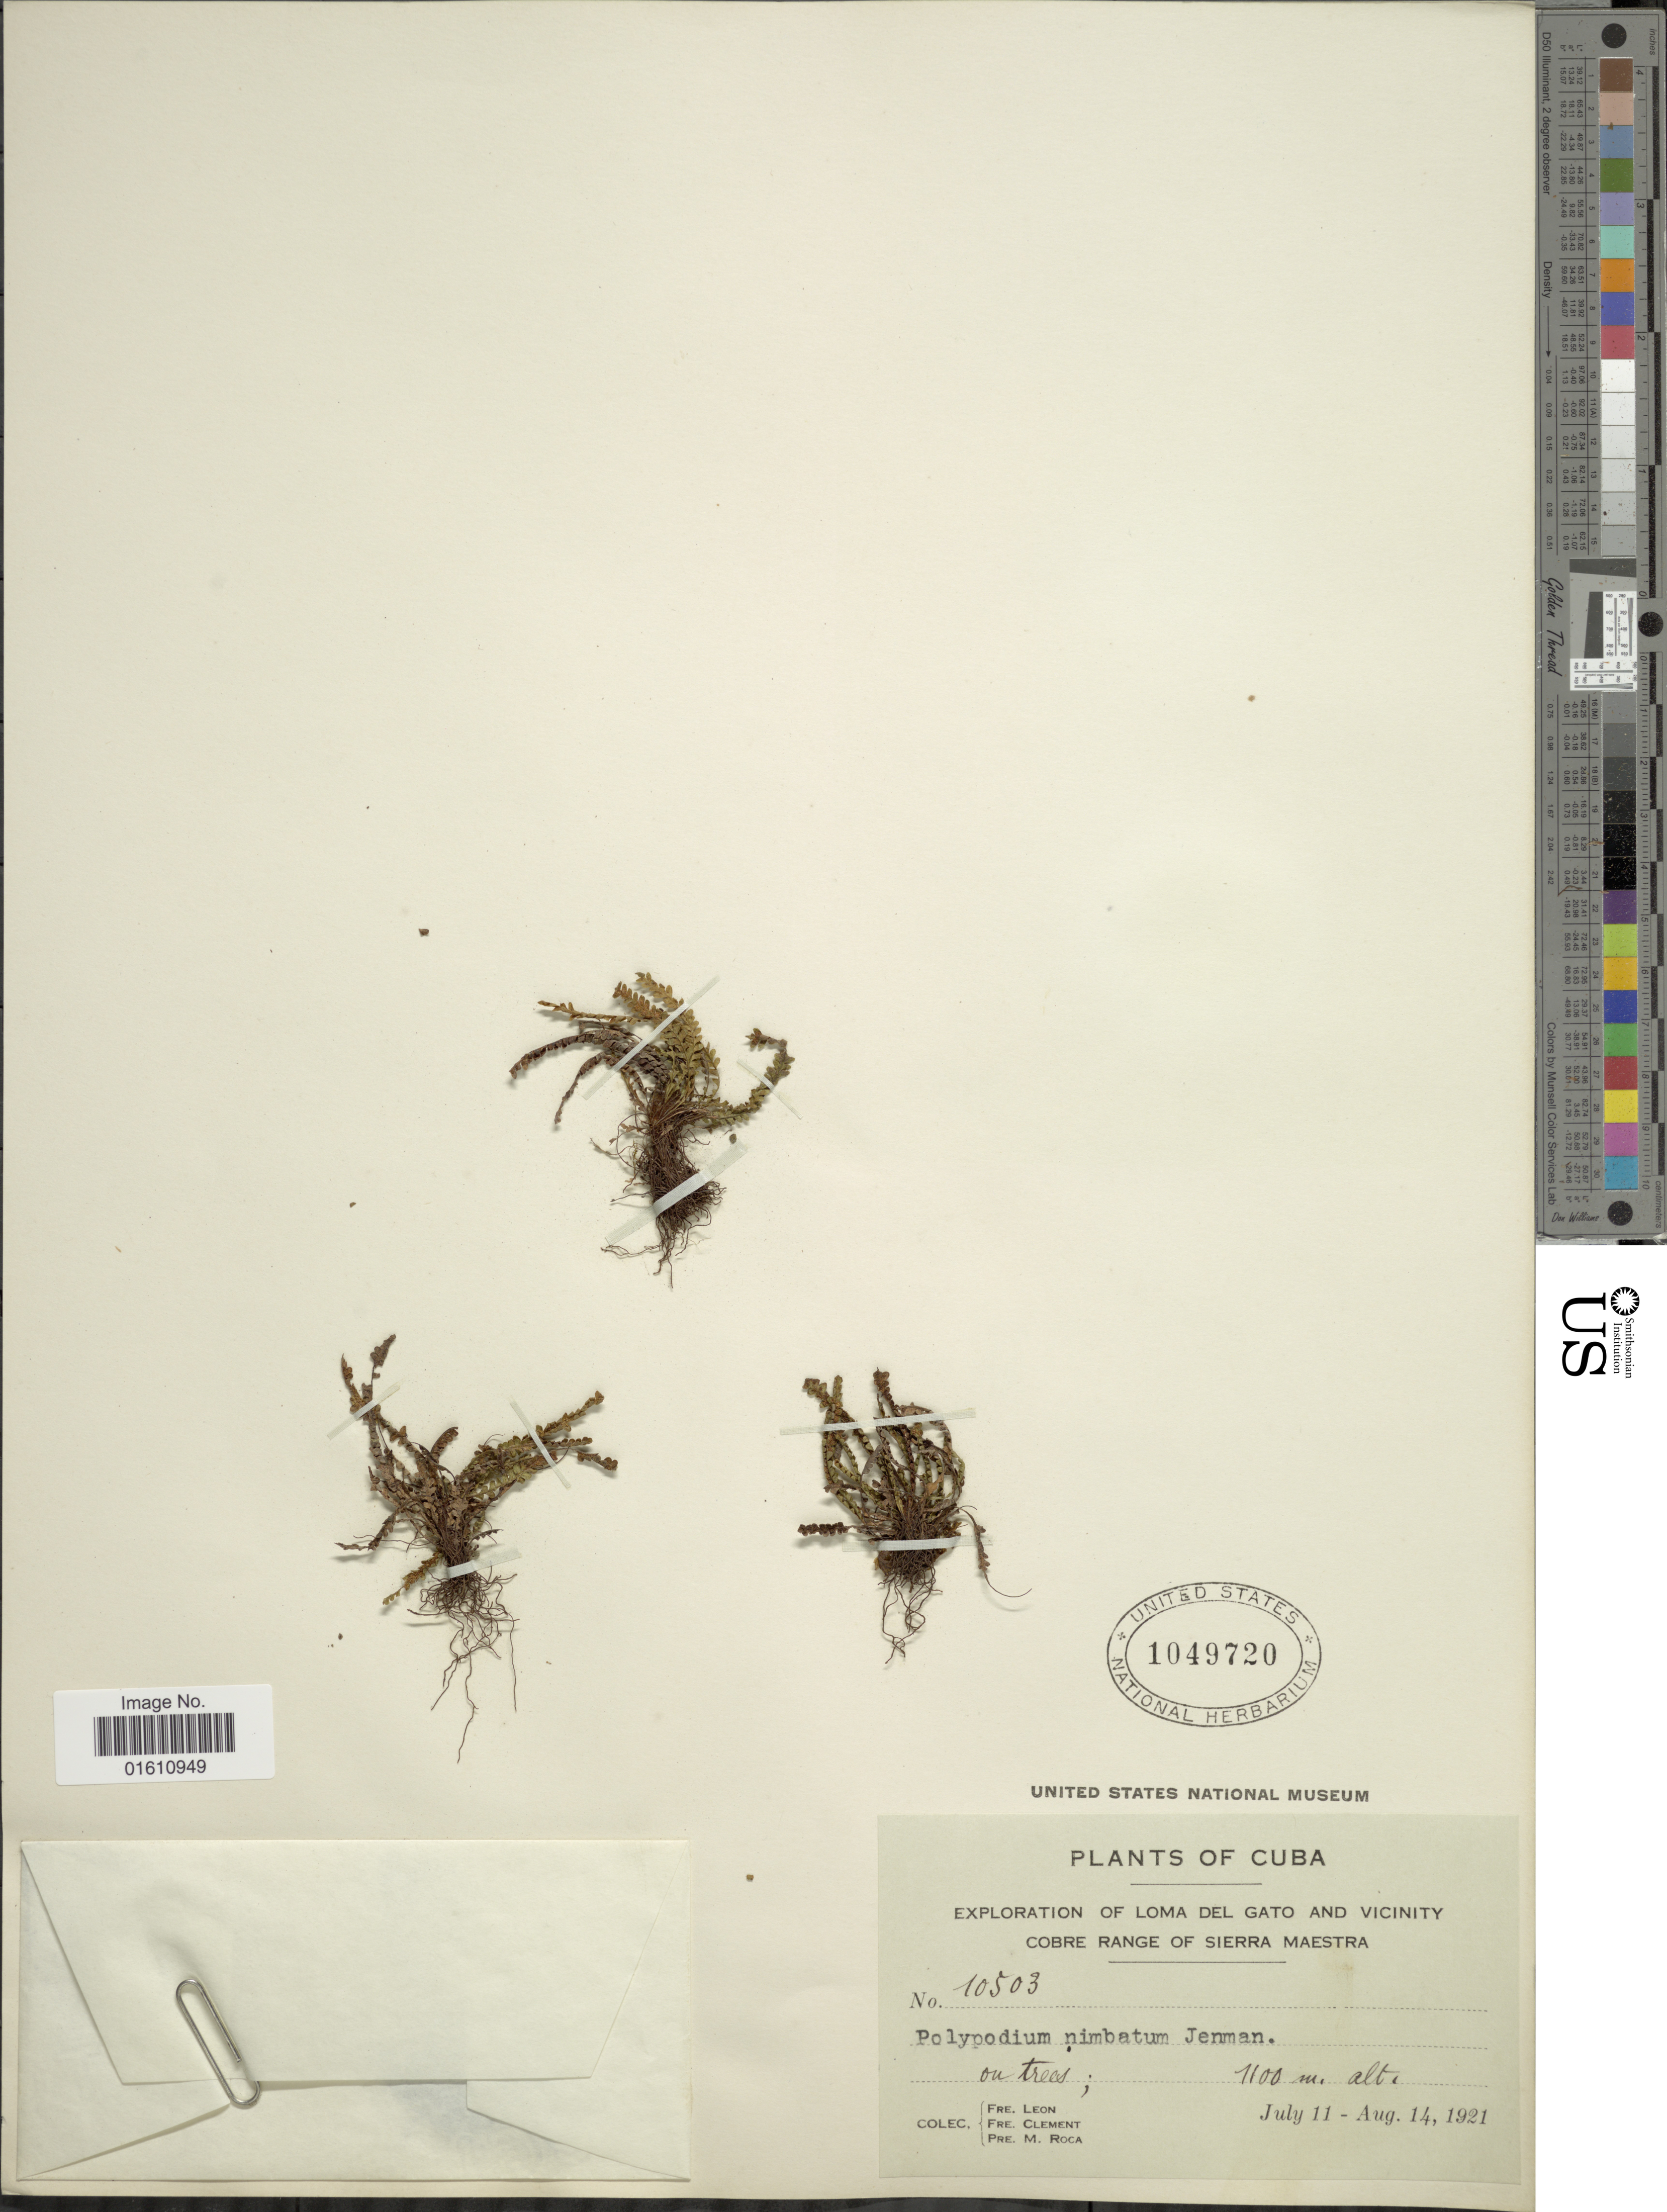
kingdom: Plantae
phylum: Tracheophyta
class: Polypodiopsida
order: Polypodiales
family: Polypodiaceae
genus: Moranopteris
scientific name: Moranopteris nimbata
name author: (Jenman) R. Y. Hirai & J. Prado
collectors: Bro. León, B. Clement & M. Roca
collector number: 10503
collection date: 1921-07-11/1921-08-14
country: Cuba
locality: Loma Del Gato and vicinity, Cobre Range of Sierra Maestra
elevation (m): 1100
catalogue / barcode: US 1049720